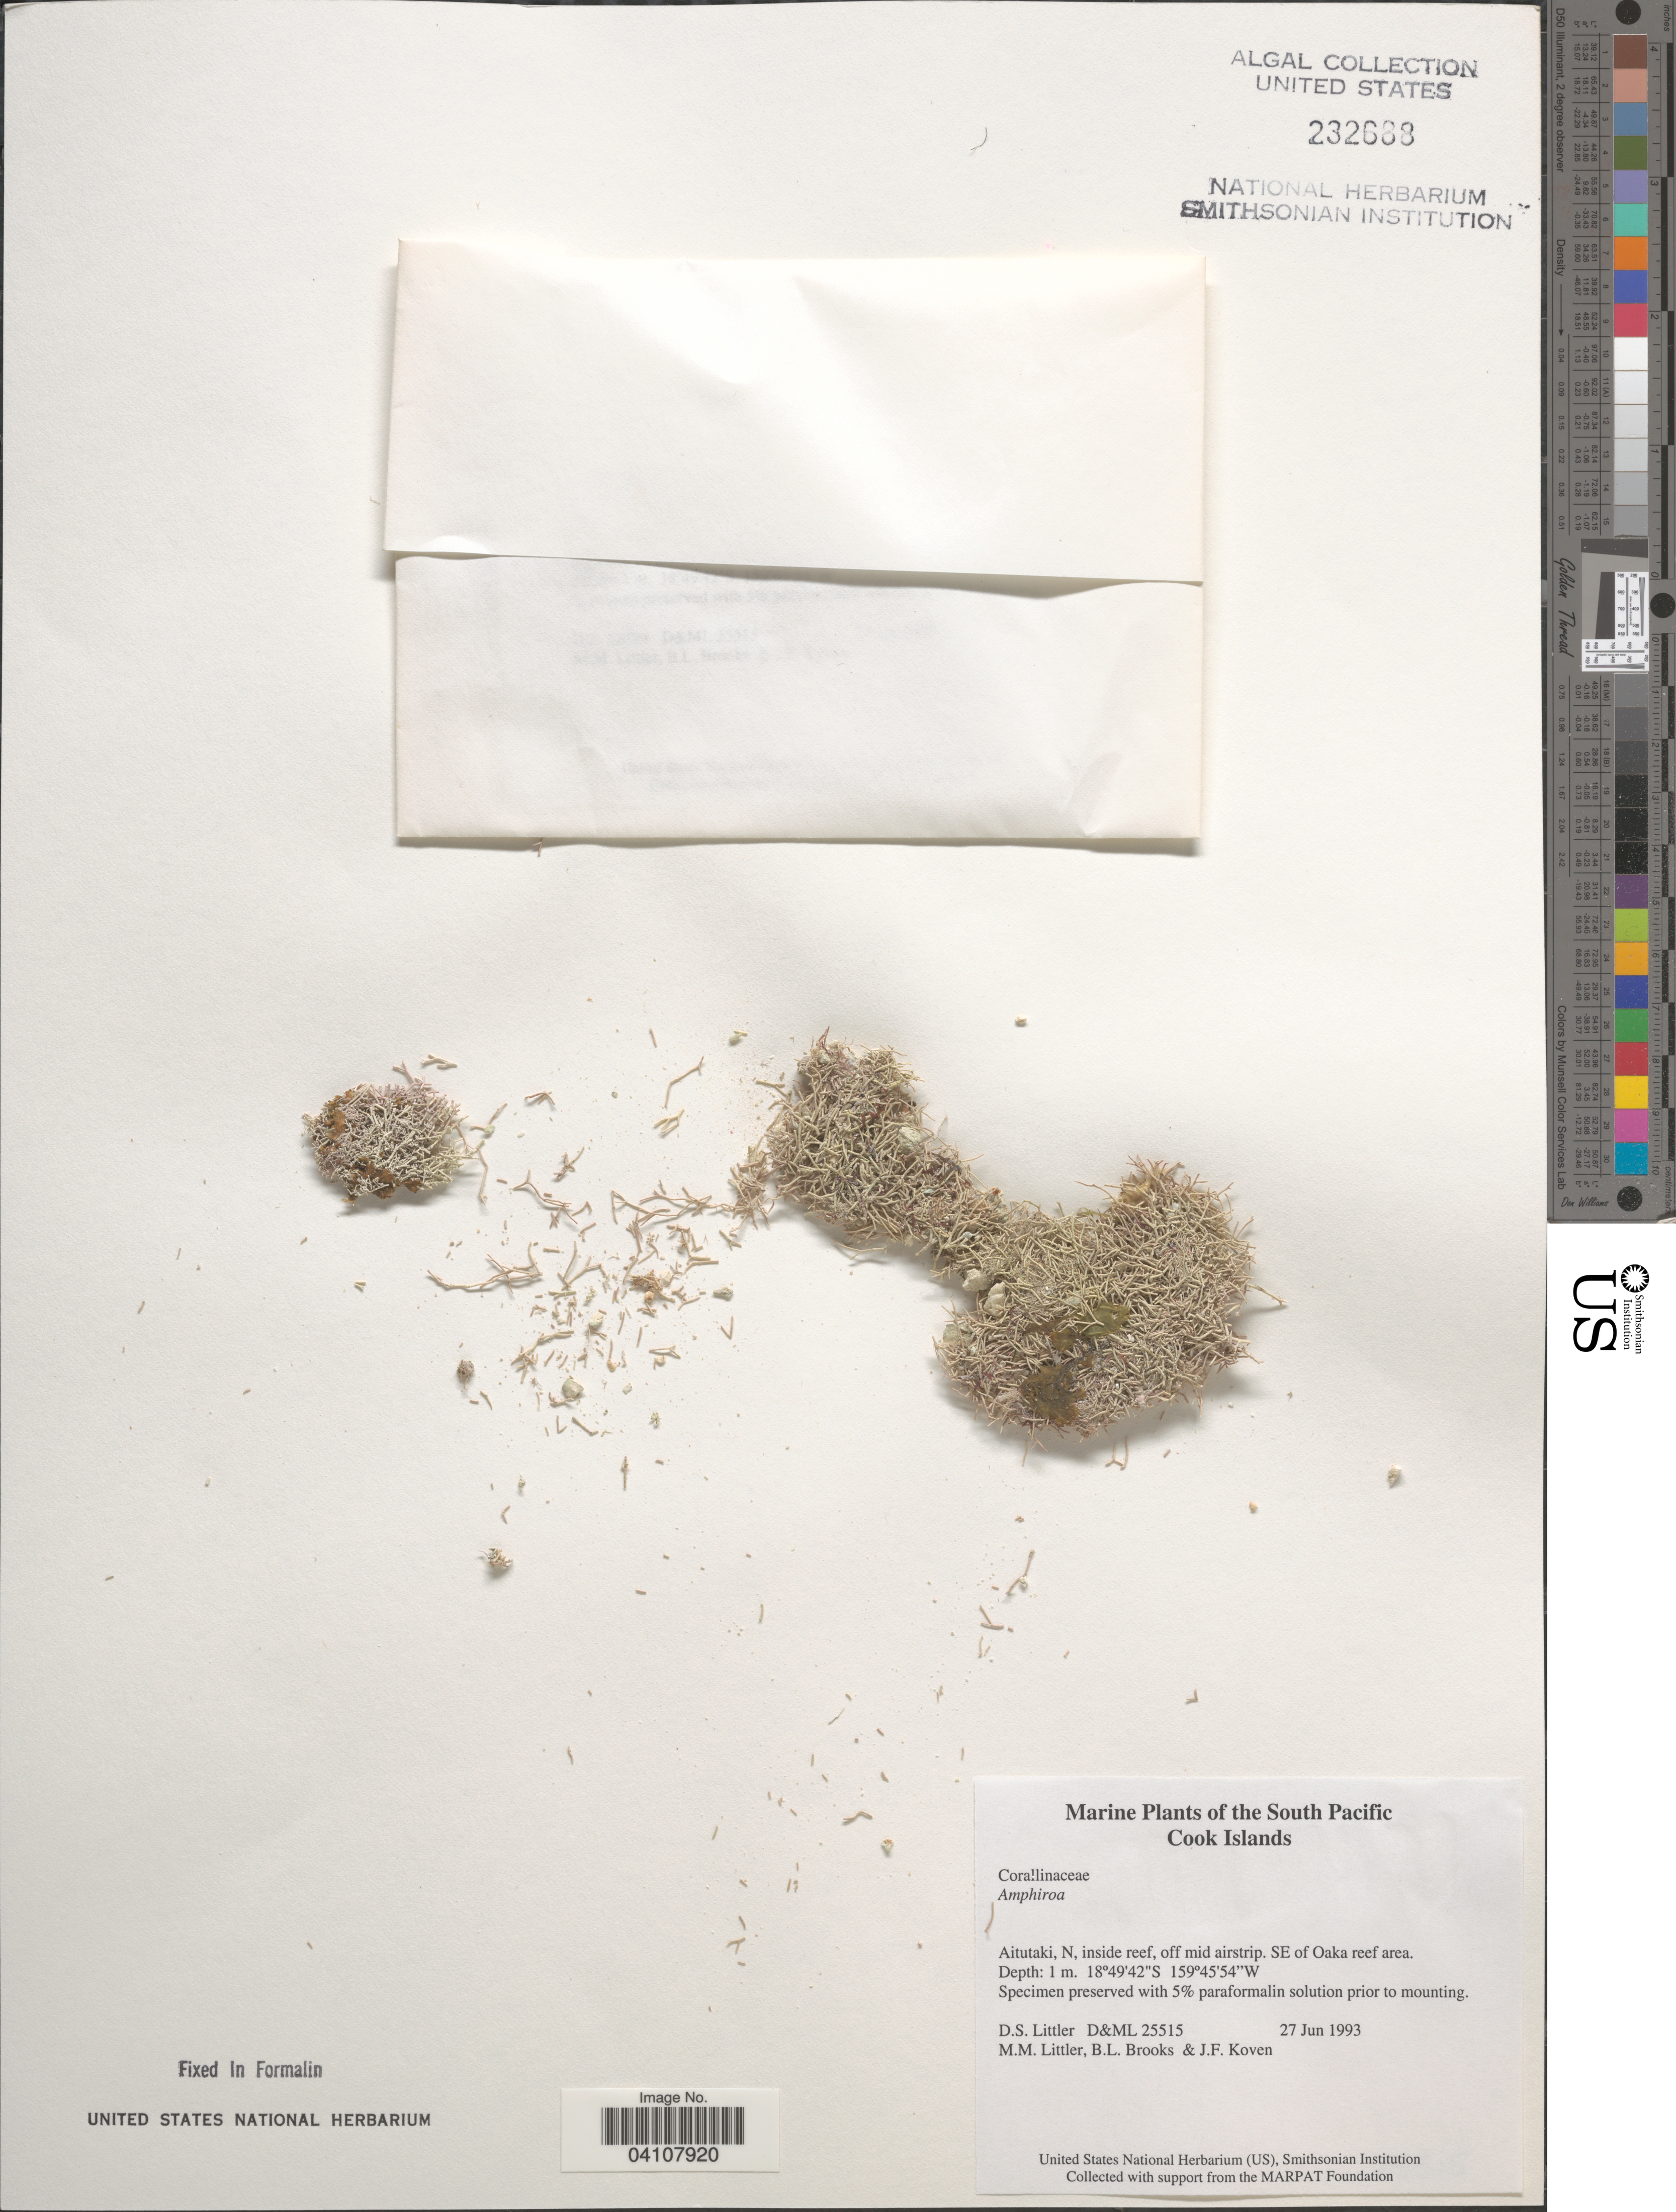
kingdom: Plantae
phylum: Rhodophyta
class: Florideophyceae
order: Corallinales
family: Lithophyllaceae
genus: Amphiroa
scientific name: Amphiroa sp.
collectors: D. S. Littler, B. Brooks & J. Koven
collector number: D&ML25515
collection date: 1993-06-27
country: Cook Islands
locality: The South Pacific. Aitutaki, N, inside reef, off mid airstrip, SE of Oaka reef area.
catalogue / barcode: US 232688